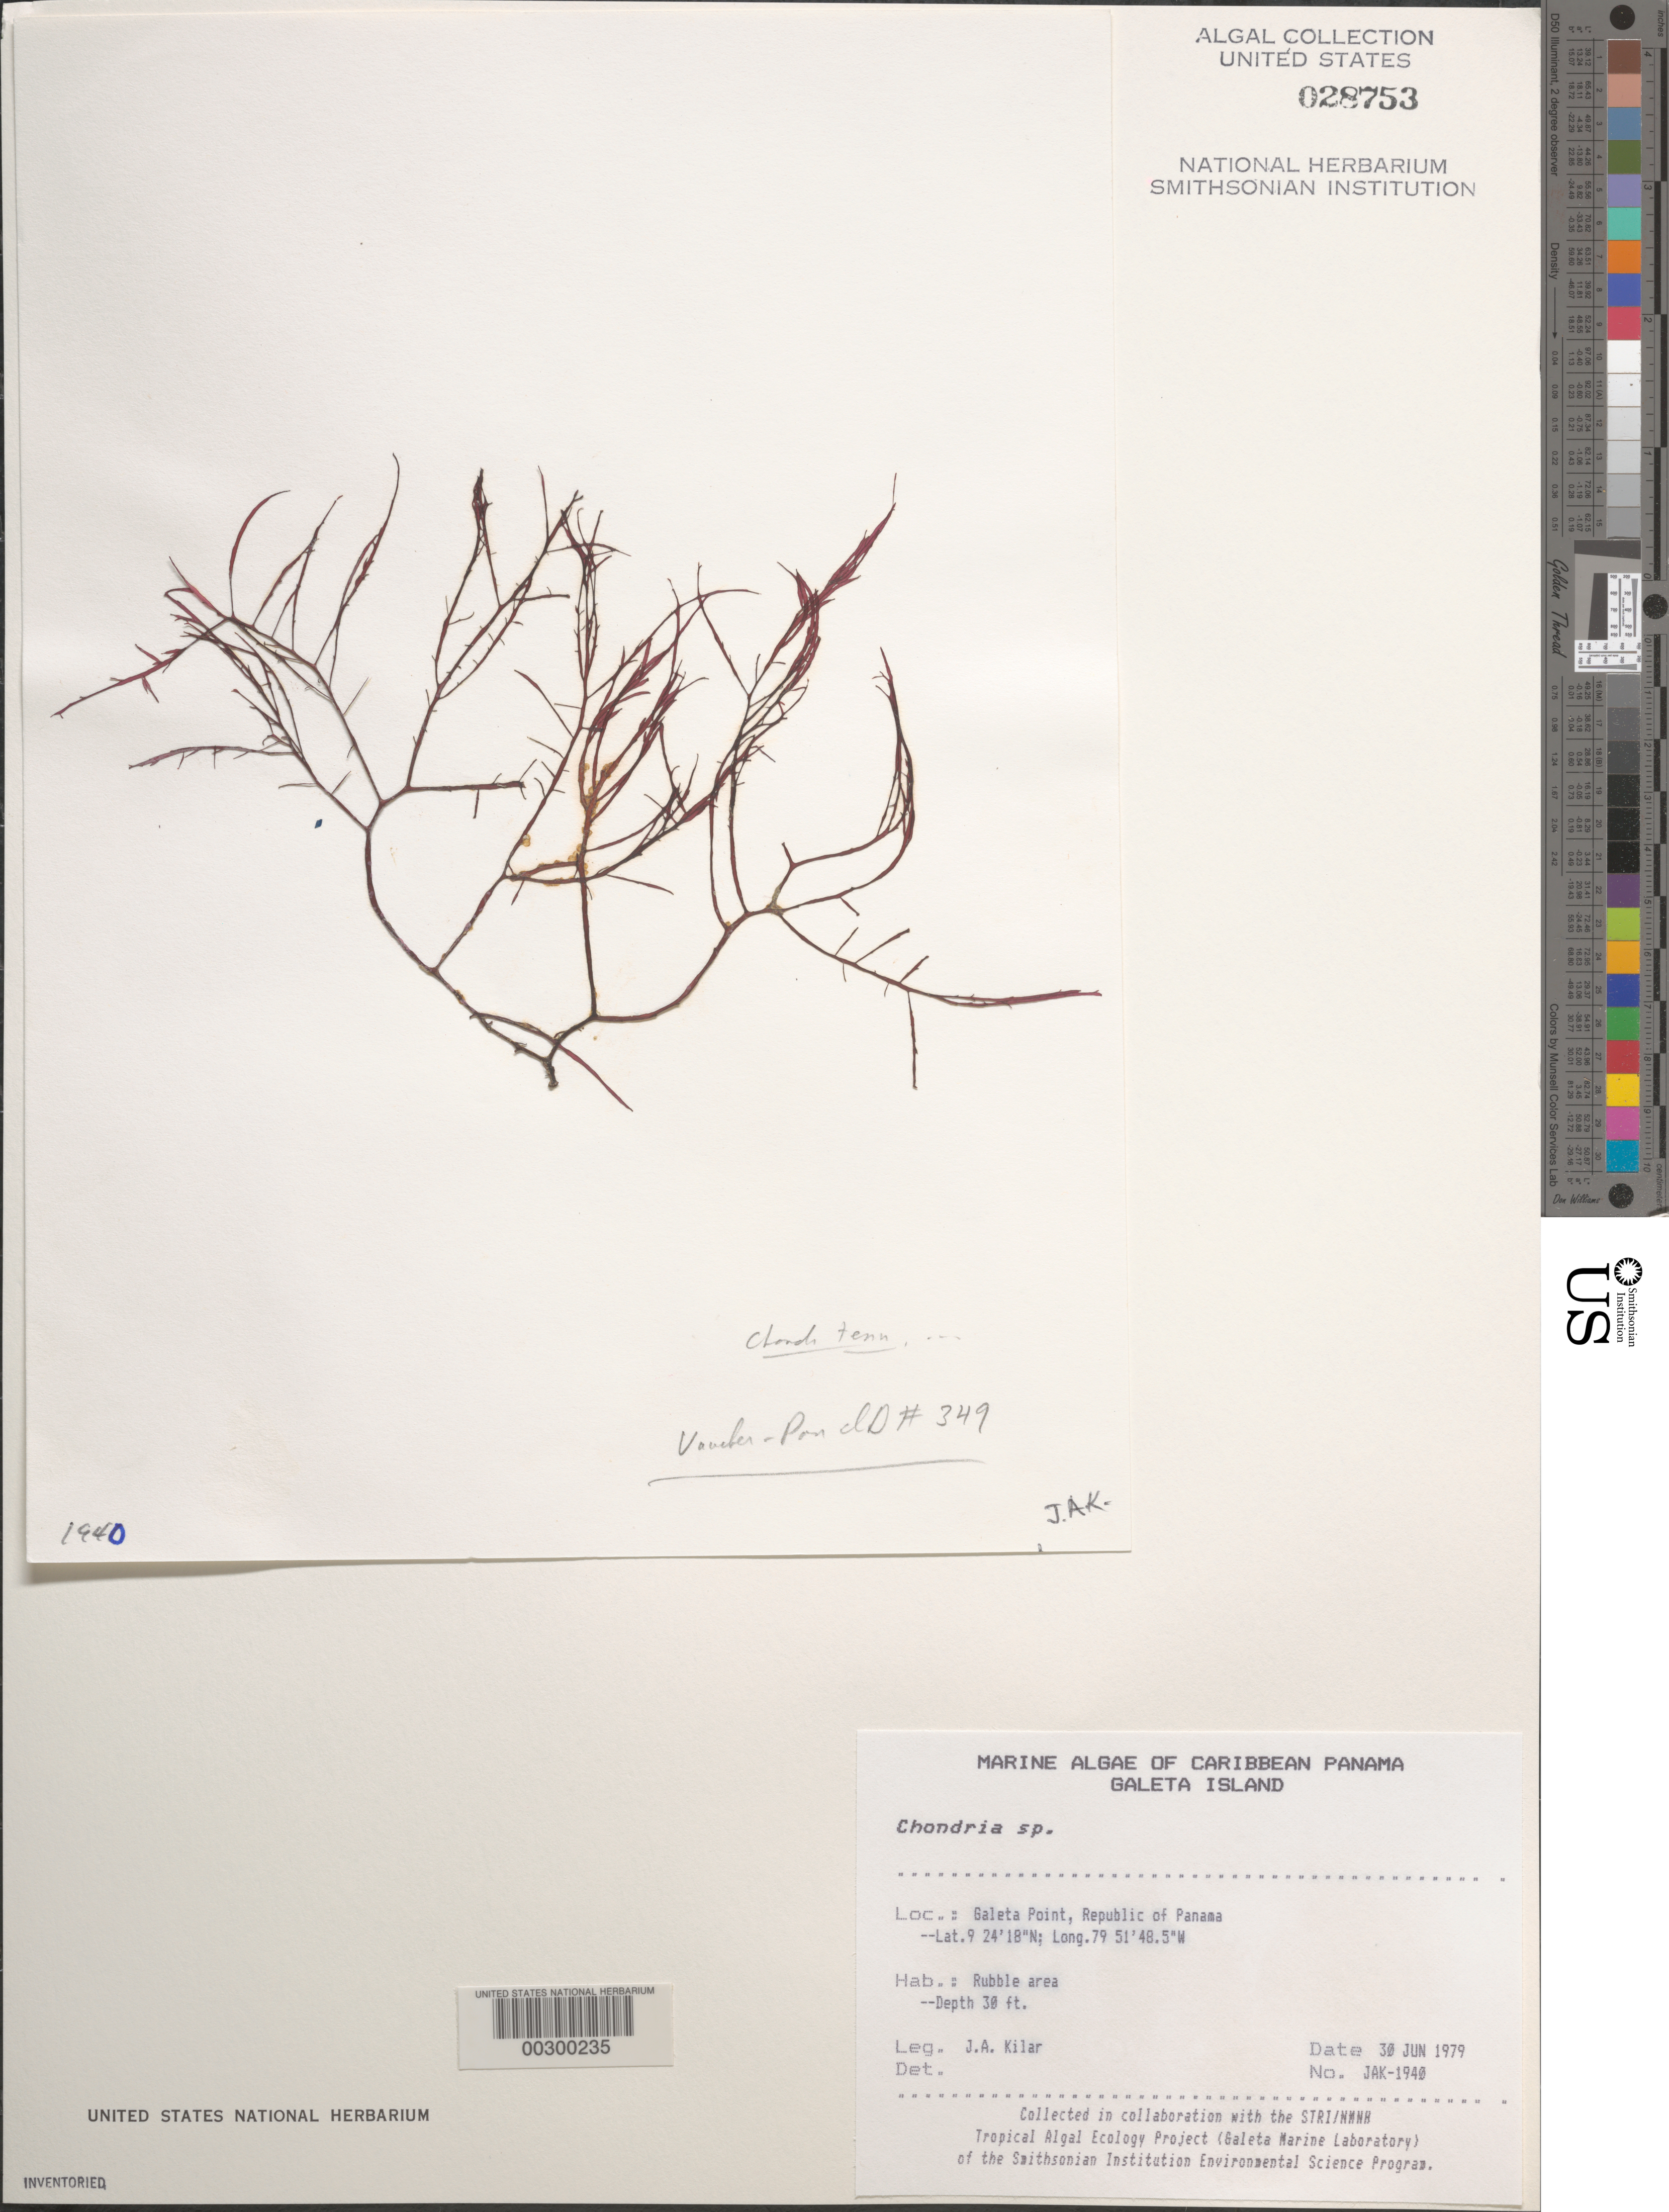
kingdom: Plantae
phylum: Rhodophyta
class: Florideophyceae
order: Ceramiales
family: Rhodomelaceae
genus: Chondria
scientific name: Chondria sp.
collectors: J. A. Kilar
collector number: JAK-1940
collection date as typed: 30 Jun 1979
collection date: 1979-06-30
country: Panama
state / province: Colón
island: Galeta Island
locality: Galeta Point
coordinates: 9 24' 18" N, 79 51' 48.5" W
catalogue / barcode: US 28753